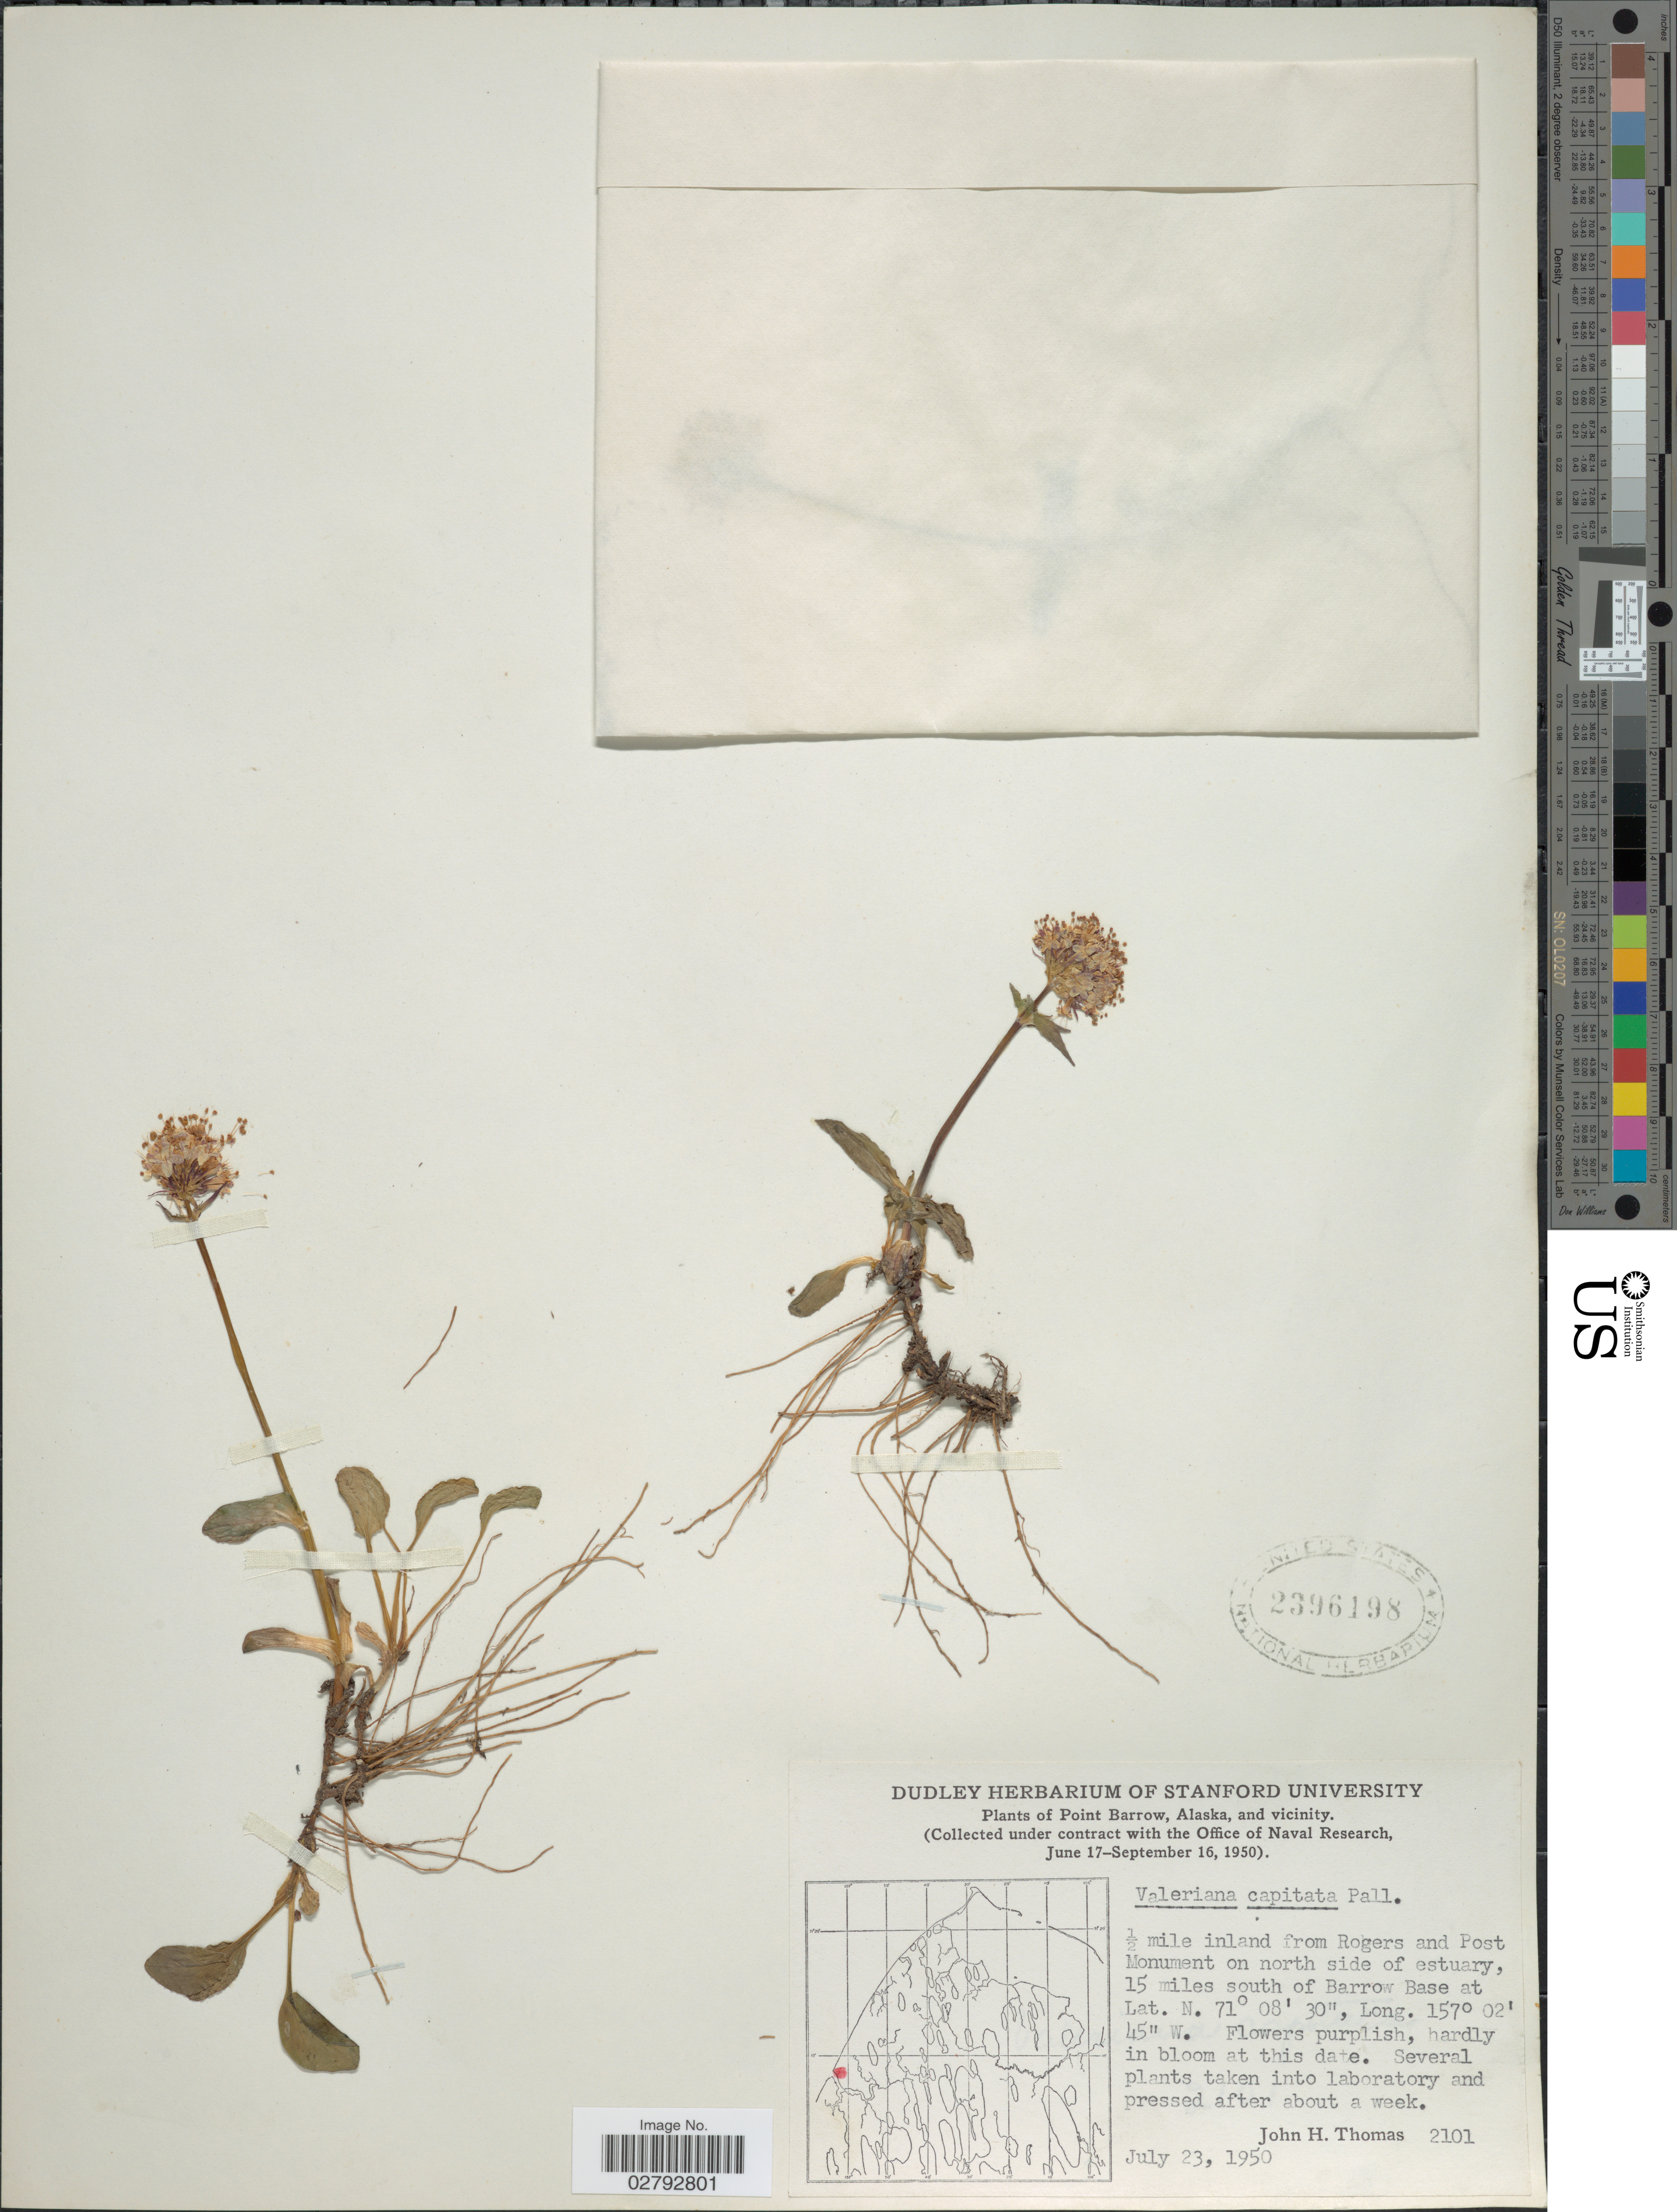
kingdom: Plantae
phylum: Tracheophyta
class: Magnoliopsida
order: Dipsacales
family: Caprifoliaceae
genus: Valeriana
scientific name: Valeriana capitata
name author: Link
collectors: J. H. Thomas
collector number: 2101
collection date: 1950-07-23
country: United States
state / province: Alaska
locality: Point Barrow, Alaska, and vicinity. ½ mile inland from Rogers and Post Monument on north side of estuary, 15 miles south of Barrow Base.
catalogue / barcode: US 2396198